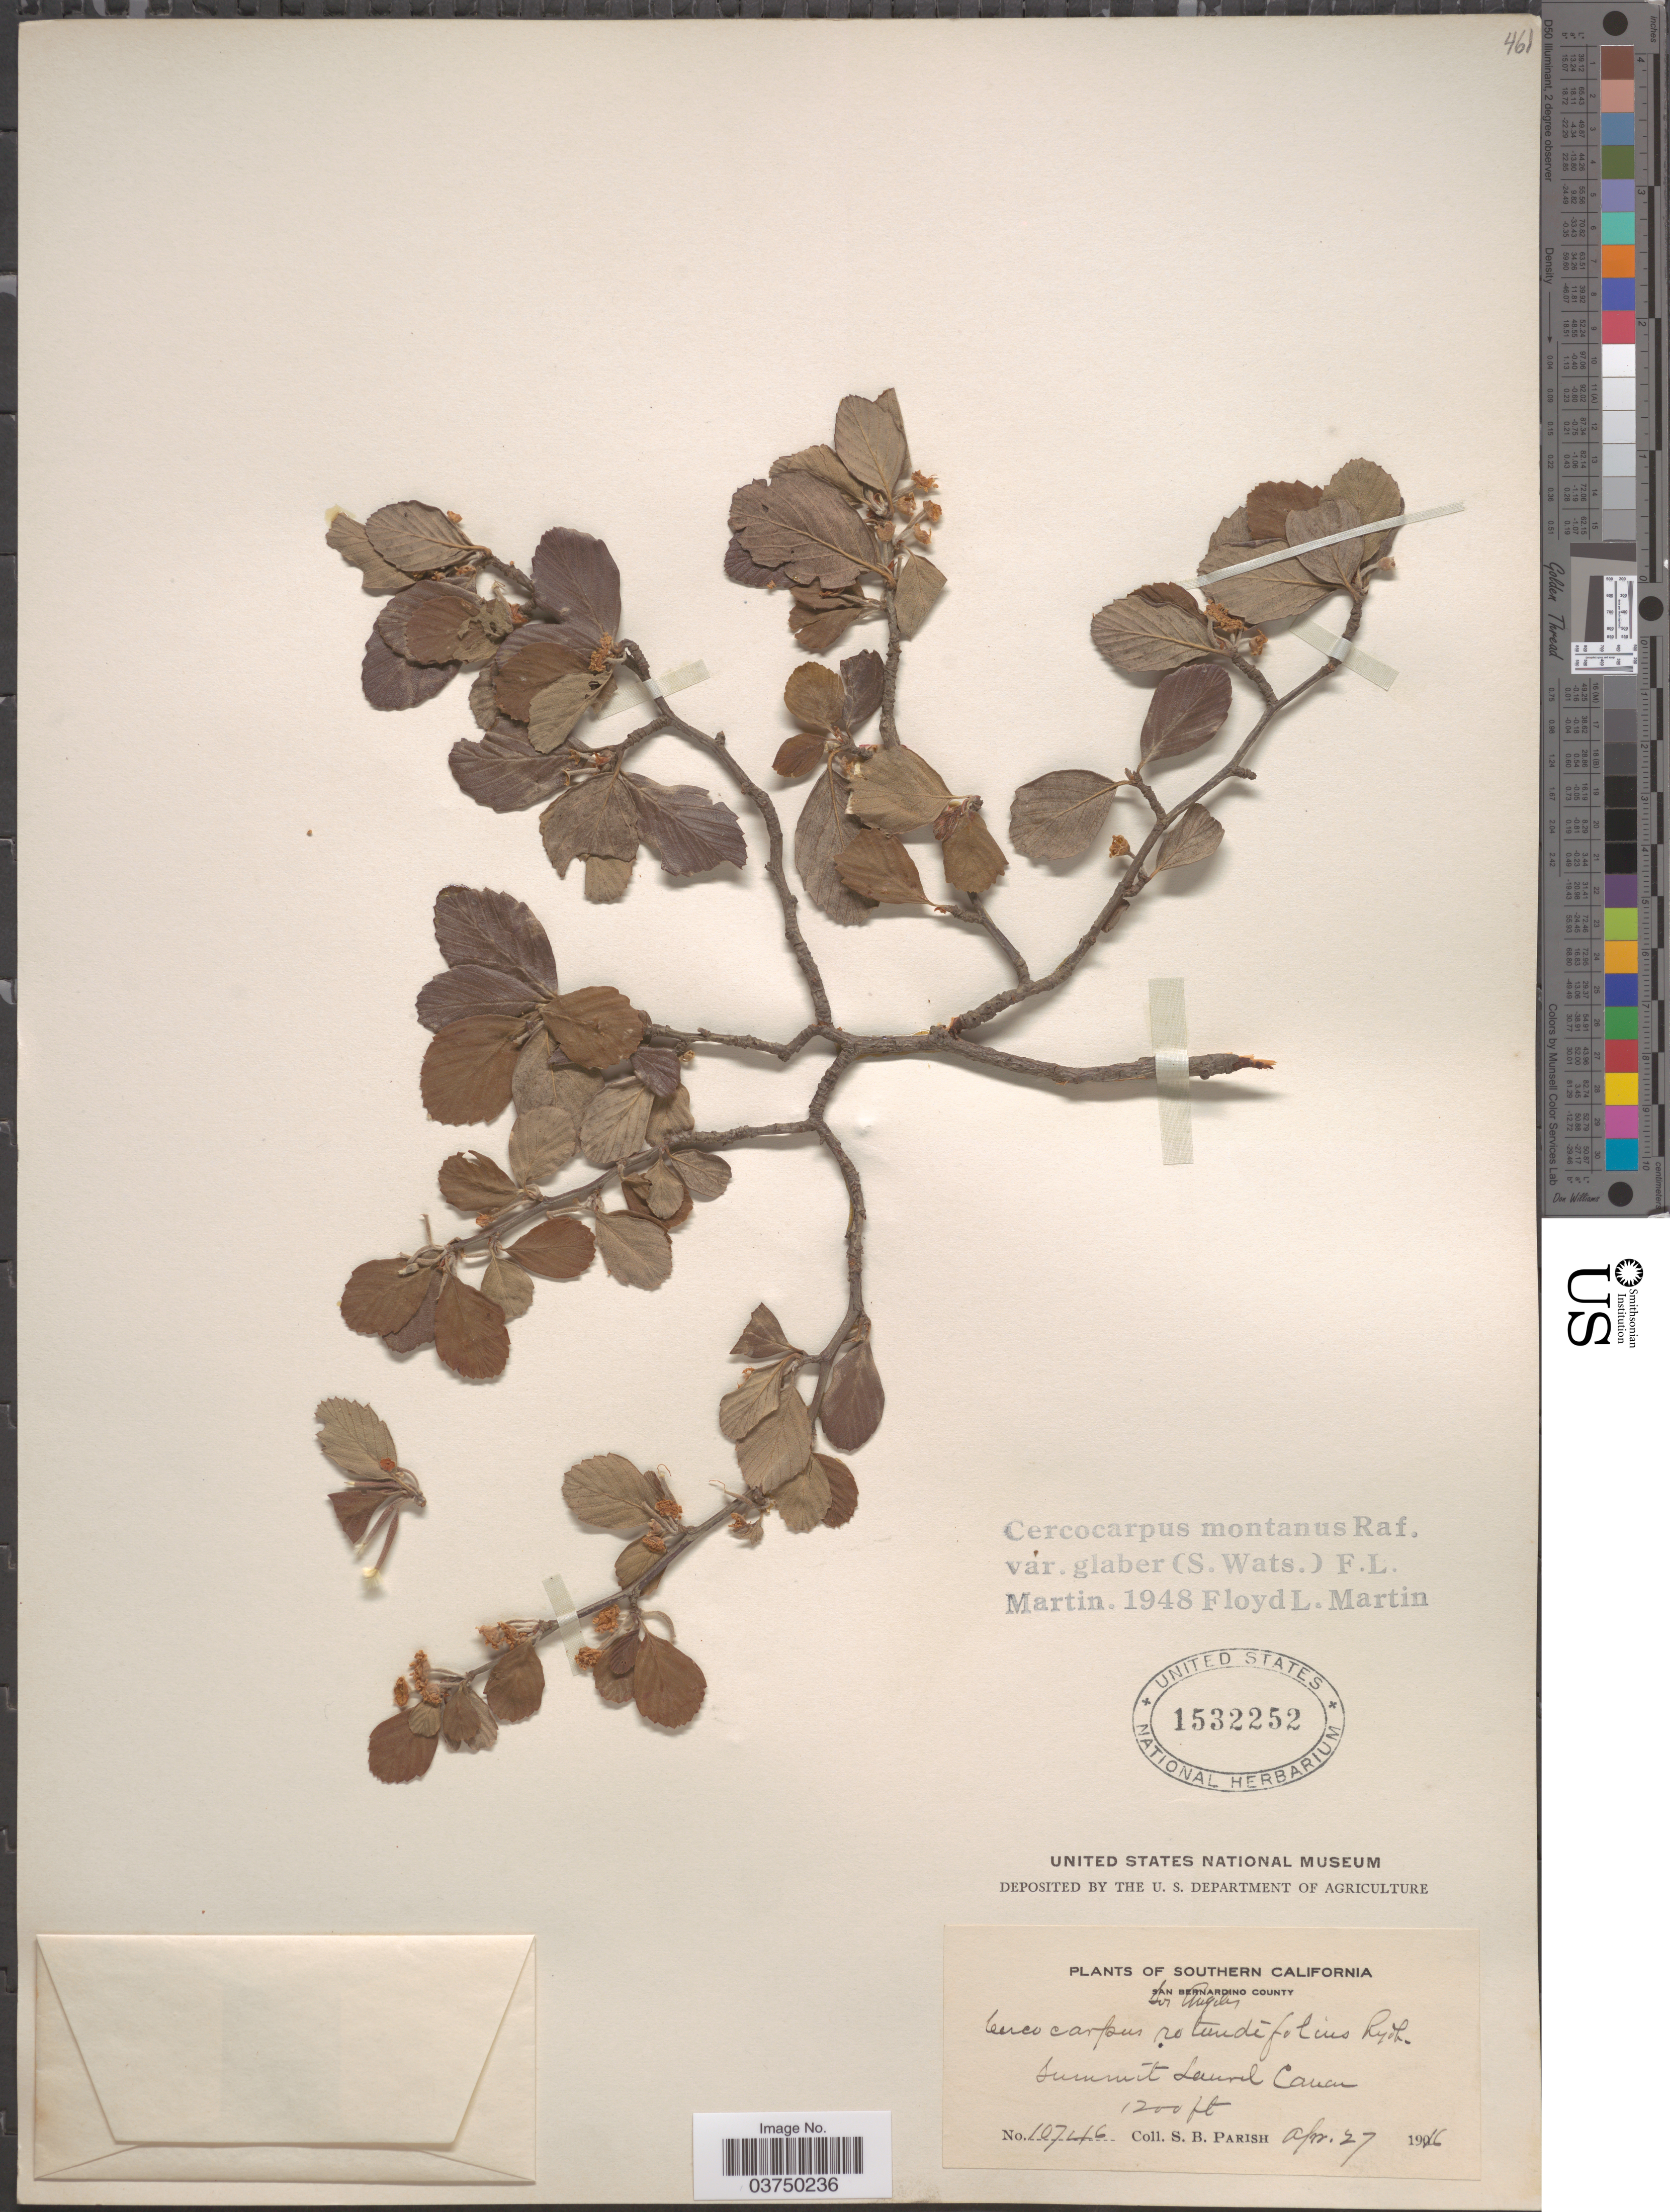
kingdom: Plantae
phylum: Tracheophyta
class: Magnoliopsida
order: Rosales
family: Rosaceae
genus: Cercocarpus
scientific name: Cercocarpus montanus var. glaber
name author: (S. Watson) F.L. Martin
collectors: S. B. Parish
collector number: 10746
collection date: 1916-04-27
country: United States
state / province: California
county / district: Los Angeles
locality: Southern California. Los Angeles County. Summit Laurel Canon.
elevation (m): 366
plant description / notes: Corrected "Summit Laurel Canan" to "Summit Laurel Canon."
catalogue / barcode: US 1532252